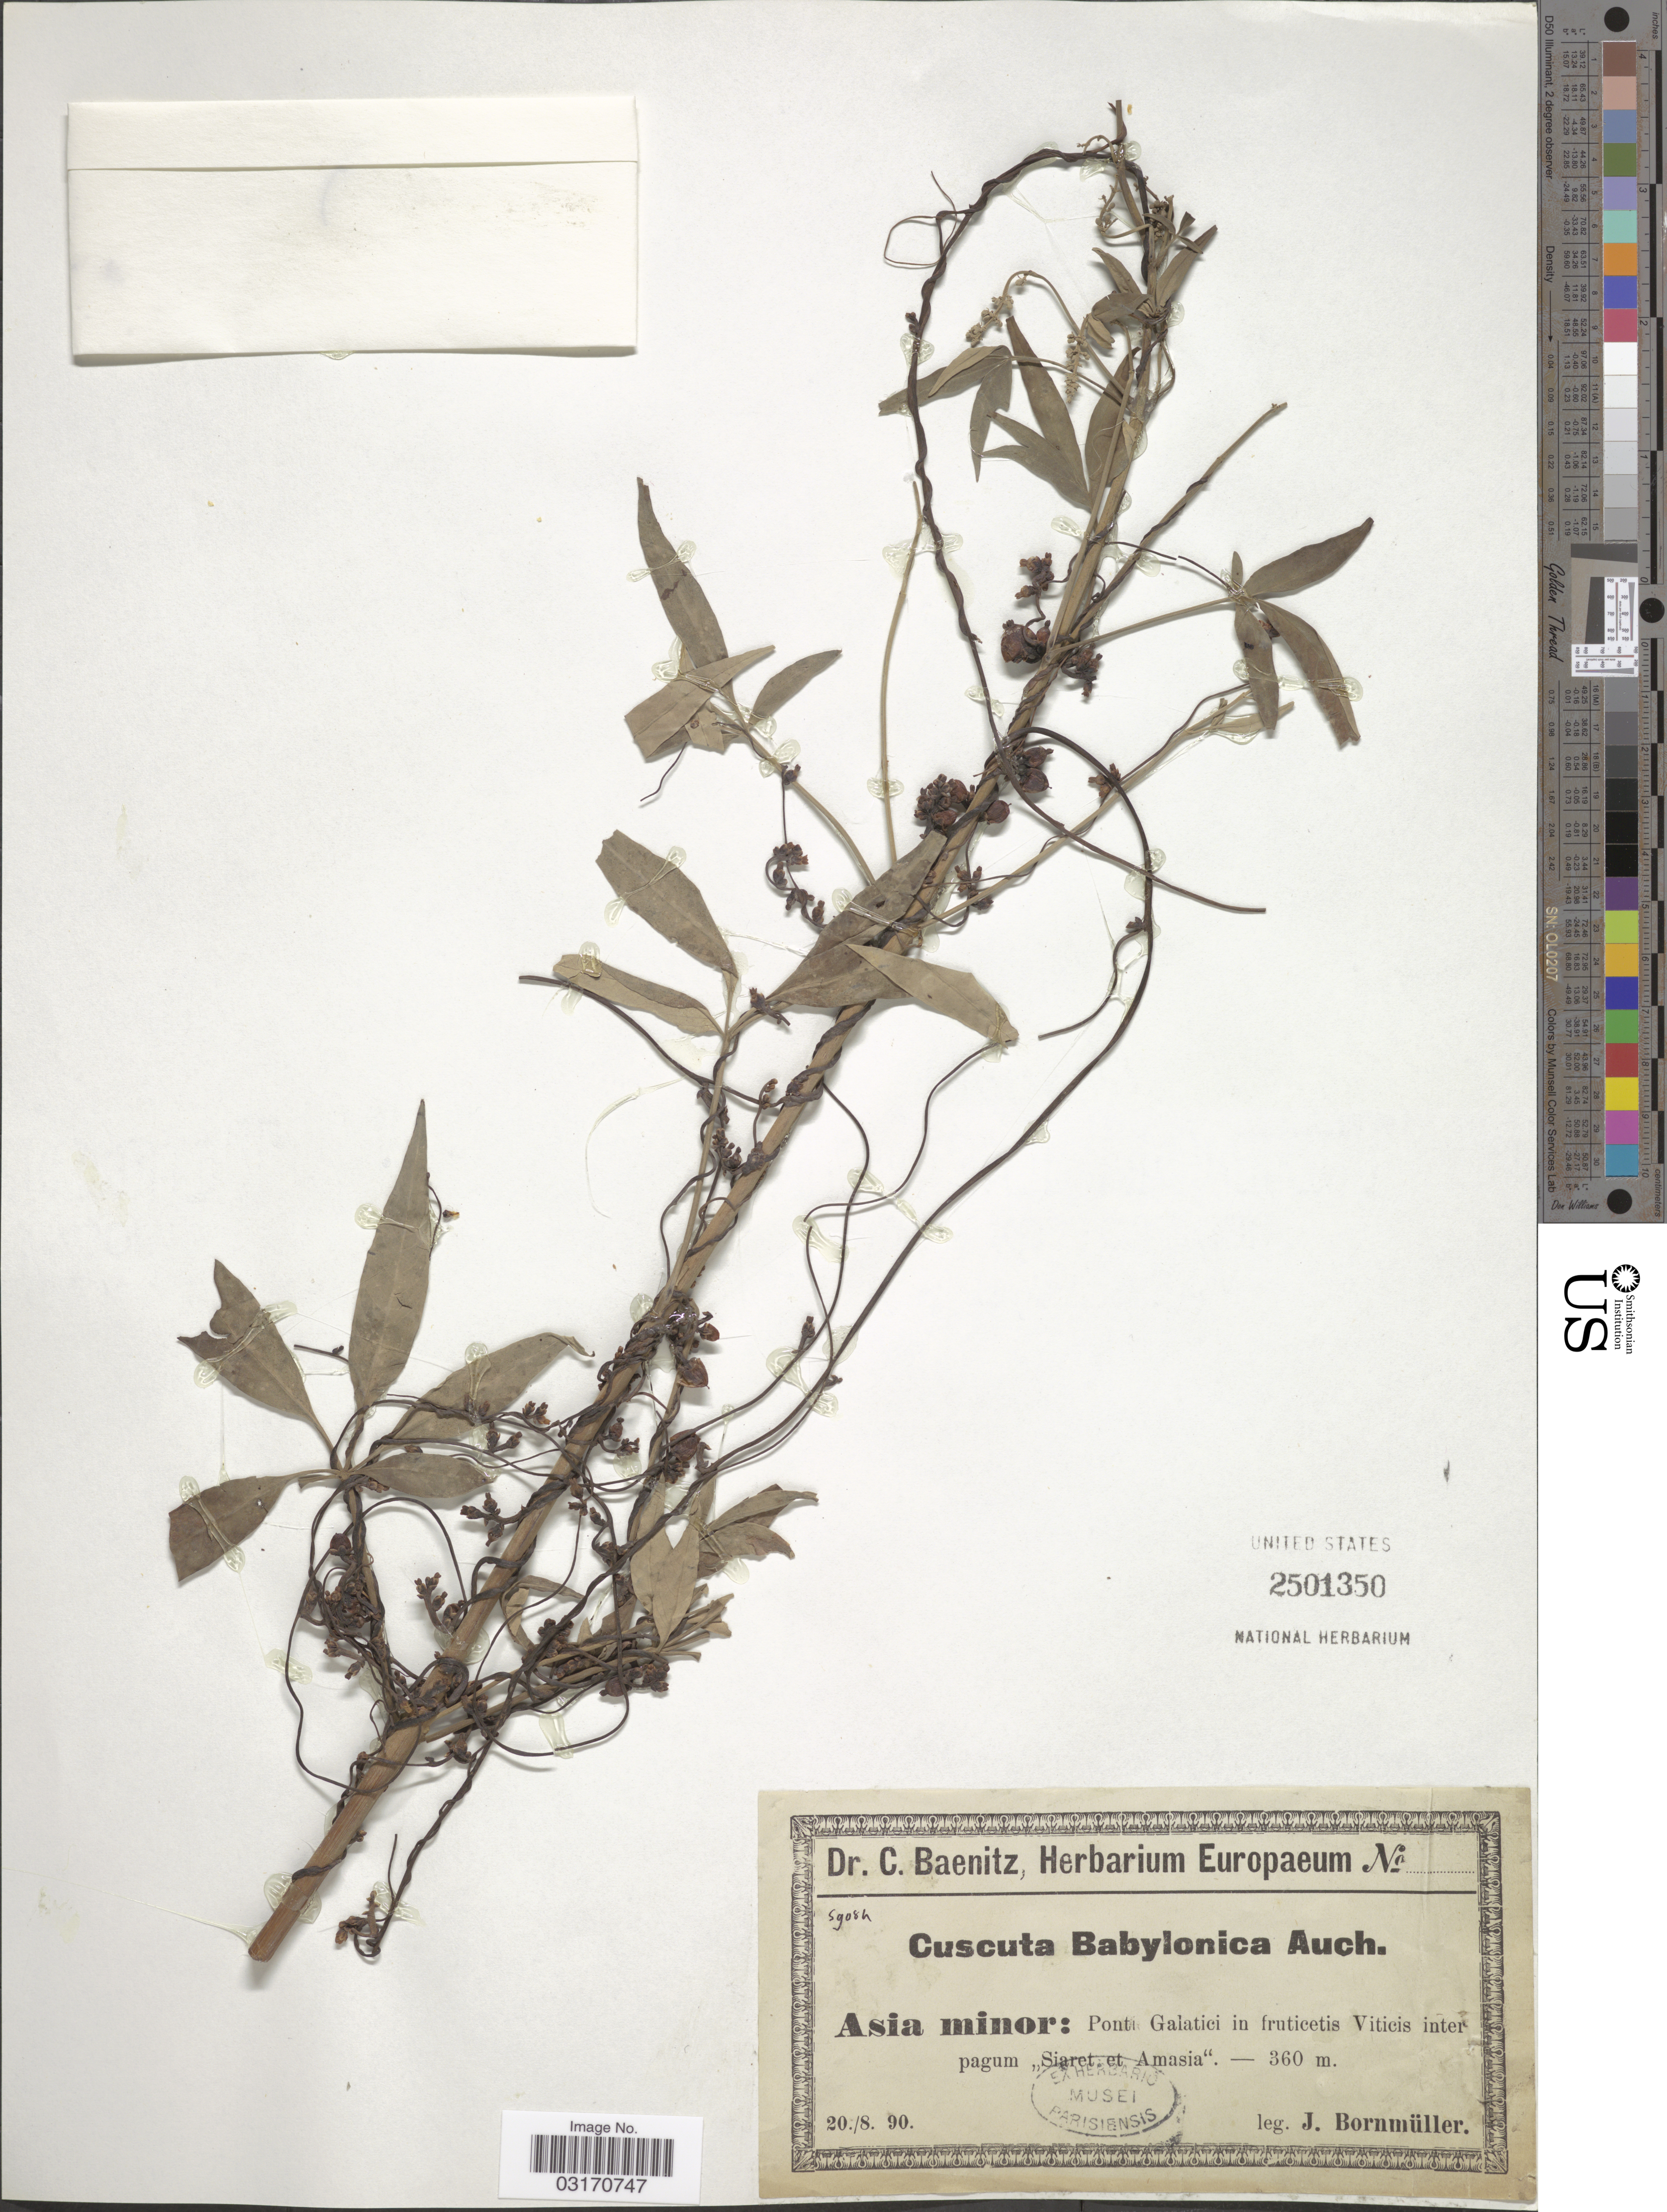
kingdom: Plantae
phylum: Tracheophyta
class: Magnoliopsida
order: Solanales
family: Convolvulaceae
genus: Cuscuta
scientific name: Cuscuta babylonica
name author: Aucher ex Choisy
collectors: J. Bornmüller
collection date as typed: Transcribed d/m/y: 20/8/90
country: Turkey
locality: Asia minor: Pont Galatici in fructicetis Viticis inter pagum "Siaret et Amasia".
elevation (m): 360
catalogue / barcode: US 2501350